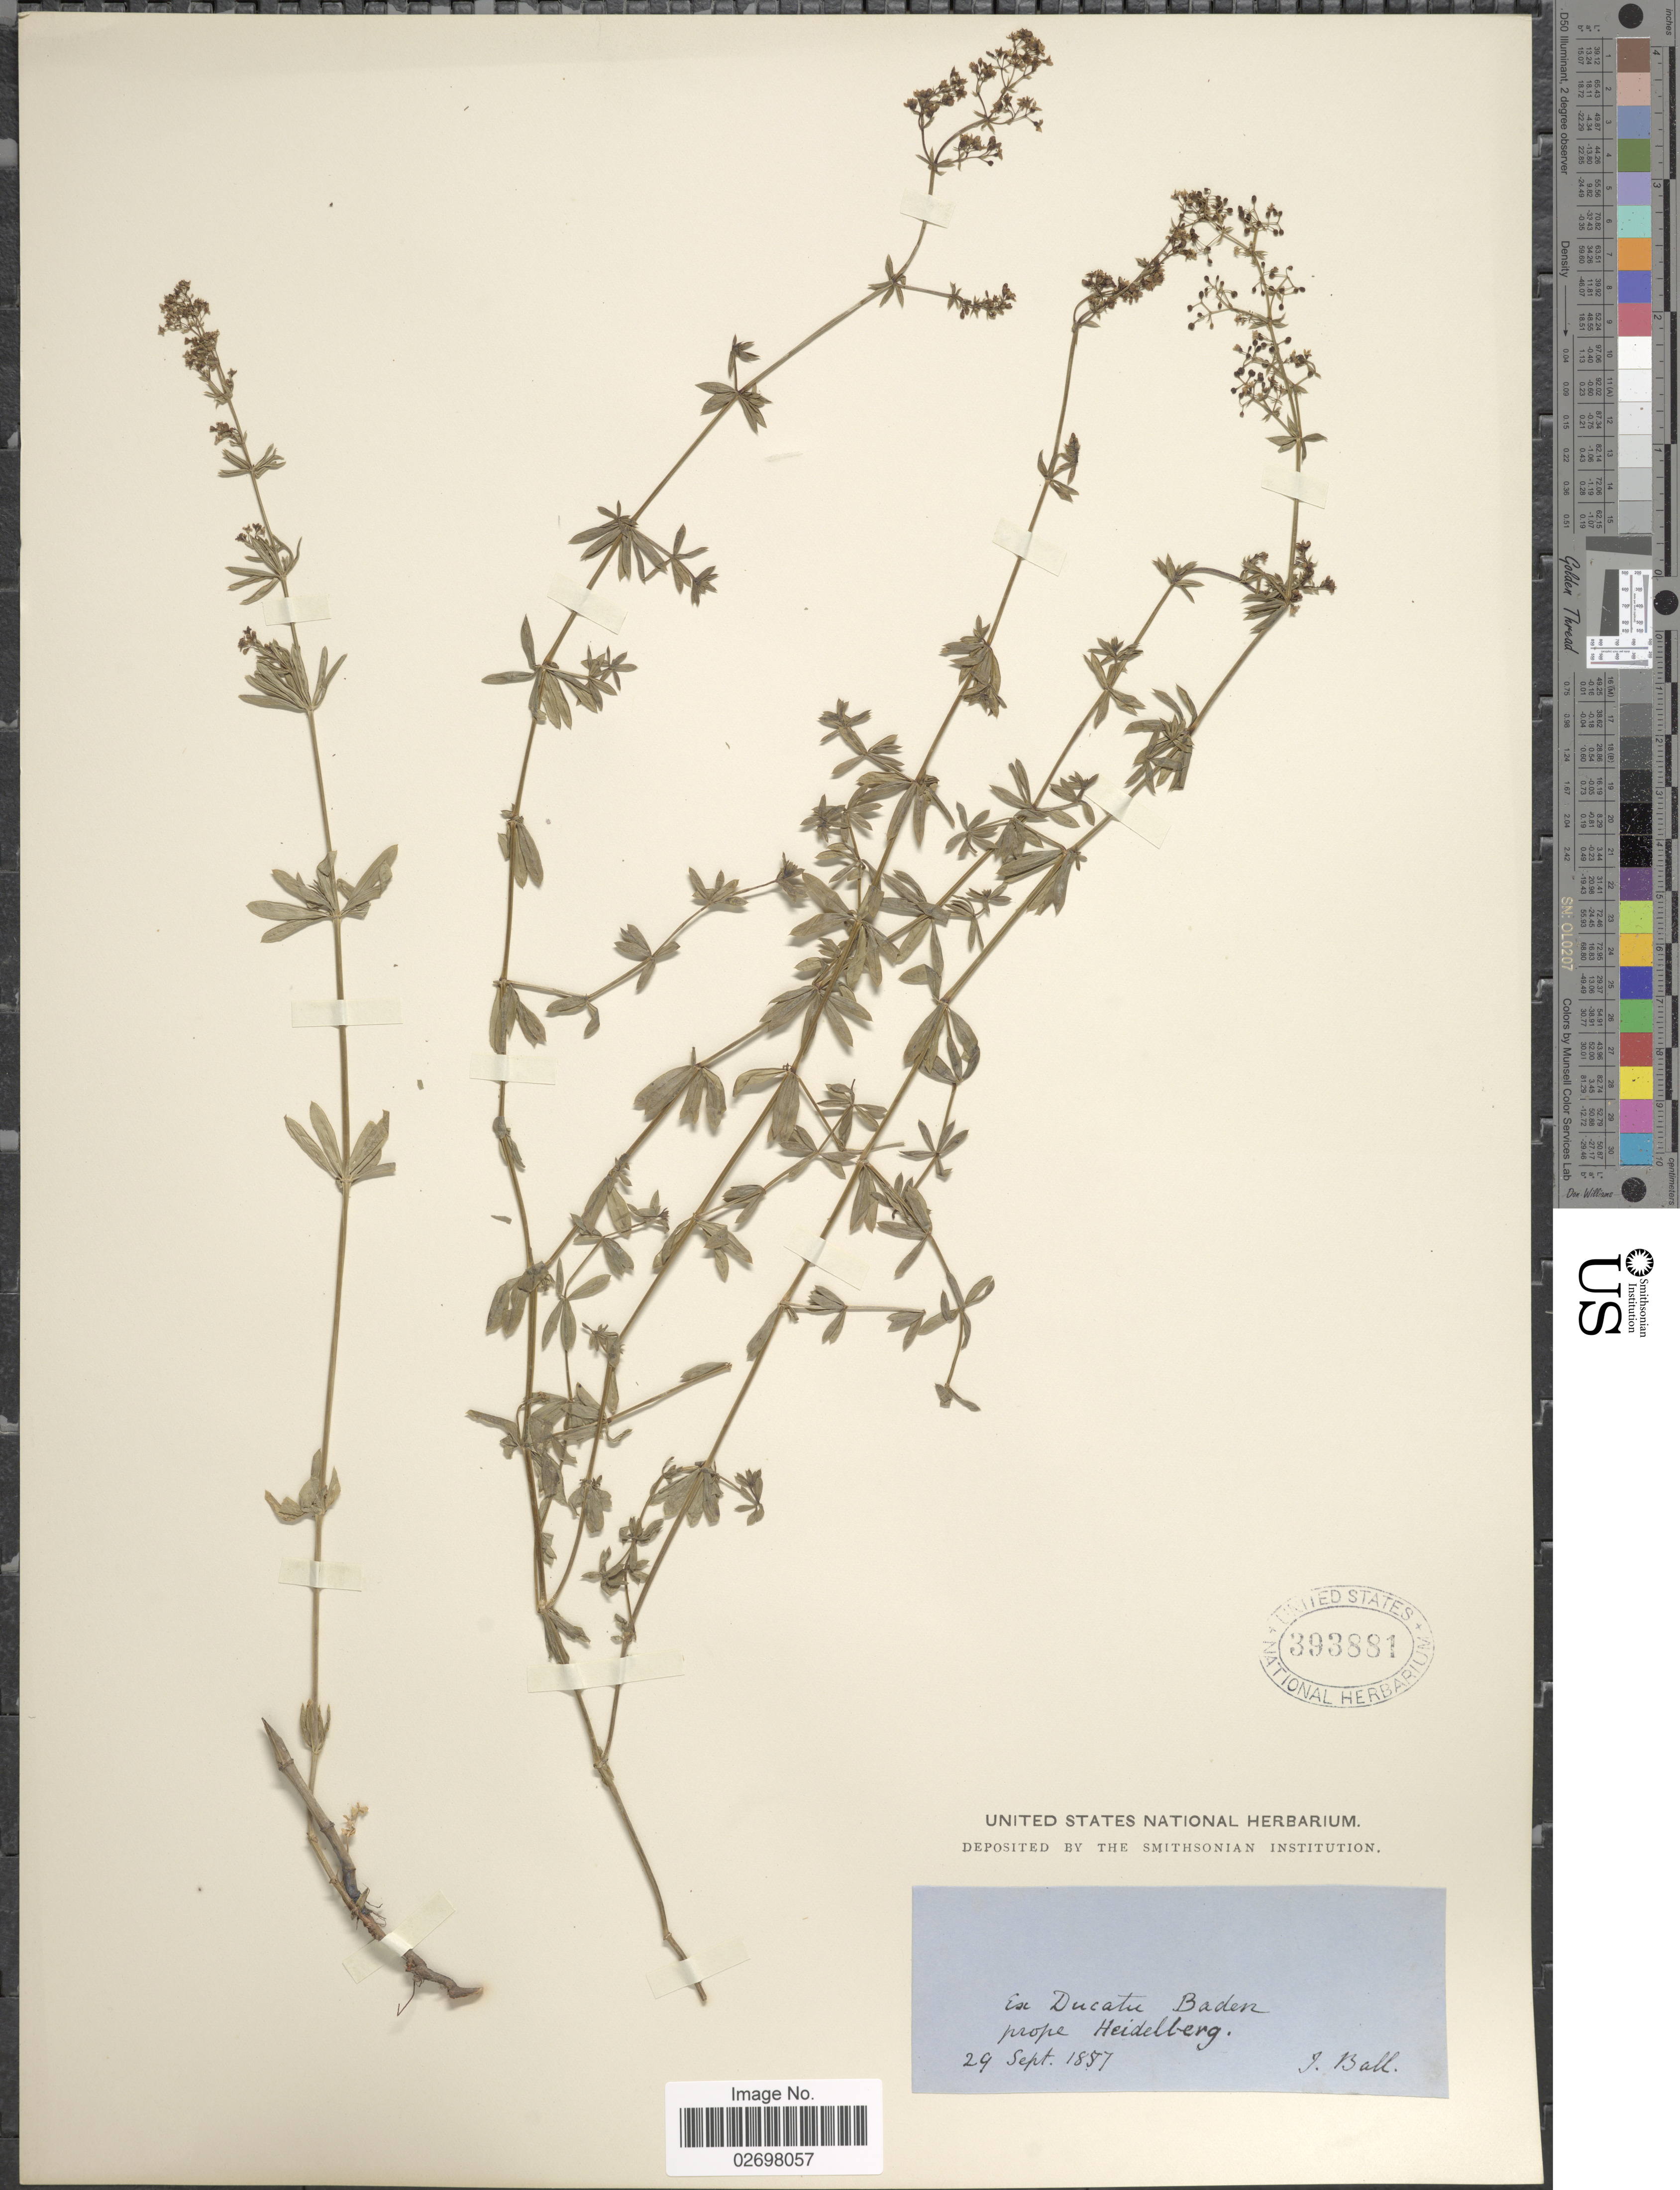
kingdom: Plantae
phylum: Tracheophyta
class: Magnoliopsida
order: Gentianales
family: Rubiaceae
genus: Galium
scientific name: Galium sp.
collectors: J. Ball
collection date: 1857-09-29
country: Germany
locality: Ducatu Baden prope Heidelberg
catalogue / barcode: US 393881